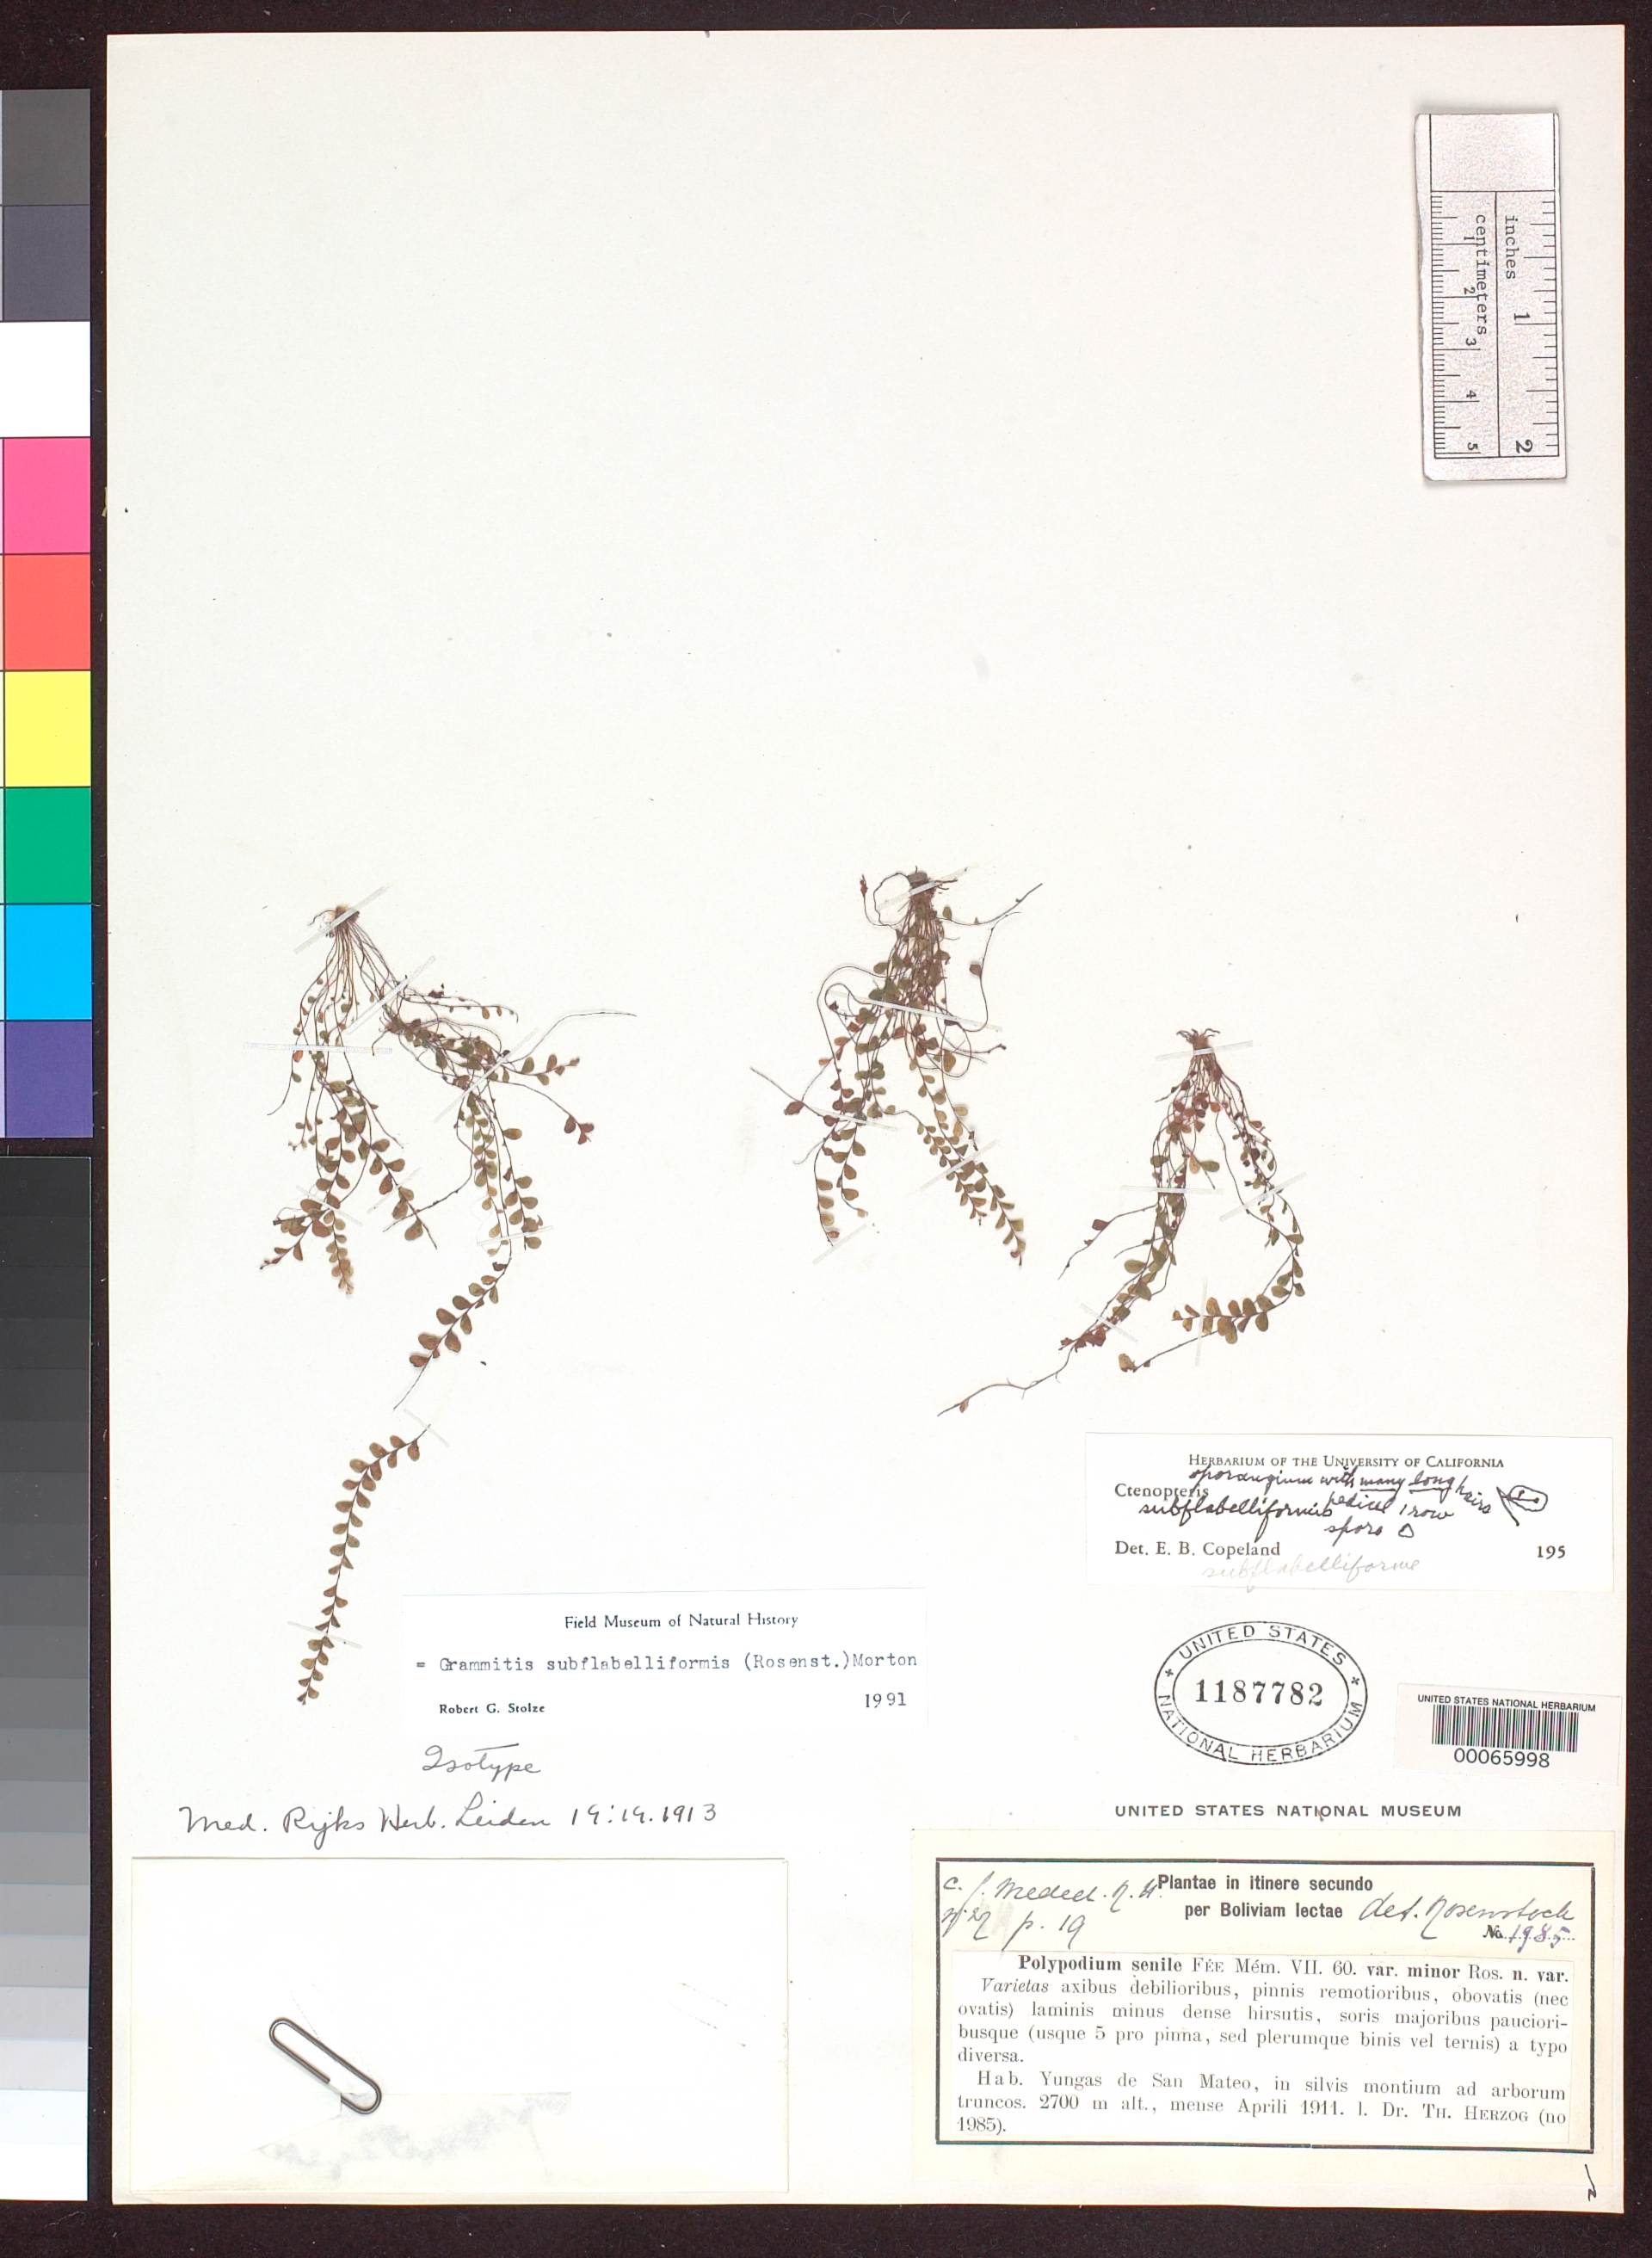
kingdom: Plantae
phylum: Tracheophyta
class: Polypodiopsida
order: Polypodiales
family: Polypodiaceae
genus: Polypodium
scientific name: Polypodium senile var. minor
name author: Rosenst.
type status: Type Collection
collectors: T. K. J. Herzog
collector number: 1985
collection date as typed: Apr 1914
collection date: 1914-04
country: Bolivia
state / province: La Paz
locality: Yungas de San Mateo.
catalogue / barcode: US 1187782